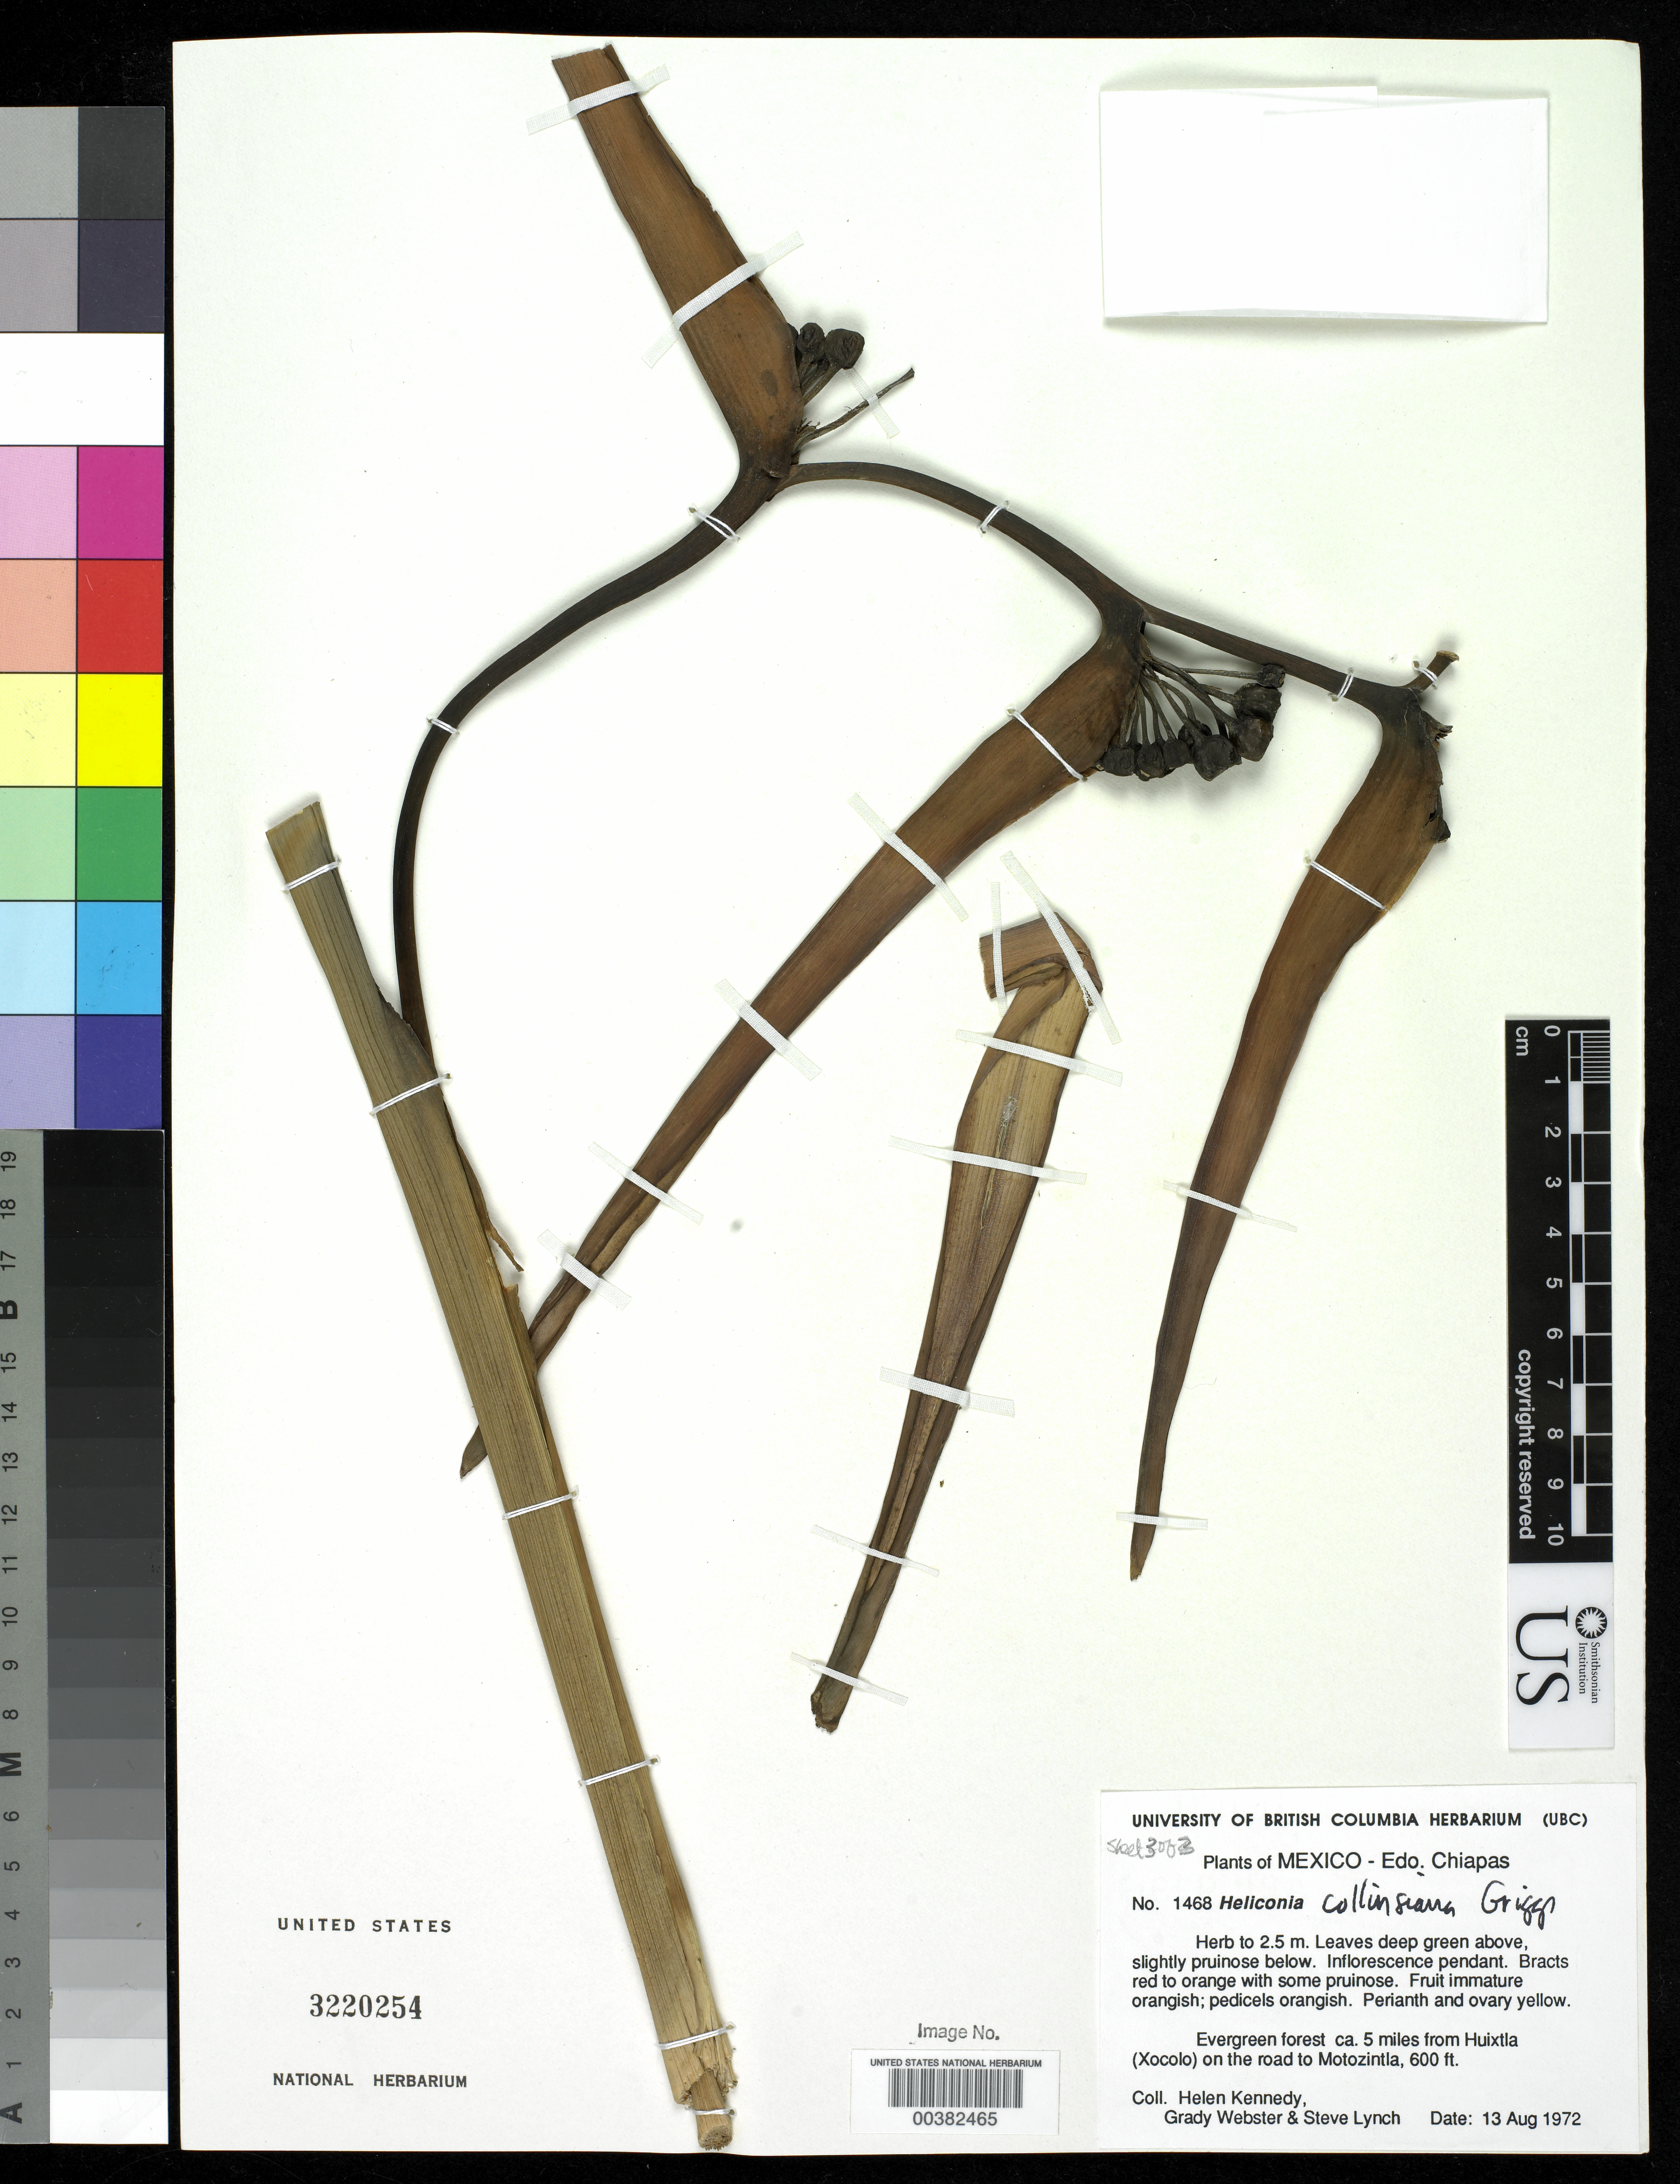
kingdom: Plantae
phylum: Tracheophyta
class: Liliopsida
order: Zingiberales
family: Heliconiaceae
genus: Heliconia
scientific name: Heliconia collinsiana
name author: R.F. Griggs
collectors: H. Kennedy, G. L. Webster & S. Lynch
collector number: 1468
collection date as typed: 13 Aug 1972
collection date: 1972-08-13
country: Mexico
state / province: Chiapas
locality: Between Huixtla (xocolo) and Motozintla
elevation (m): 183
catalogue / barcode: US 3220254